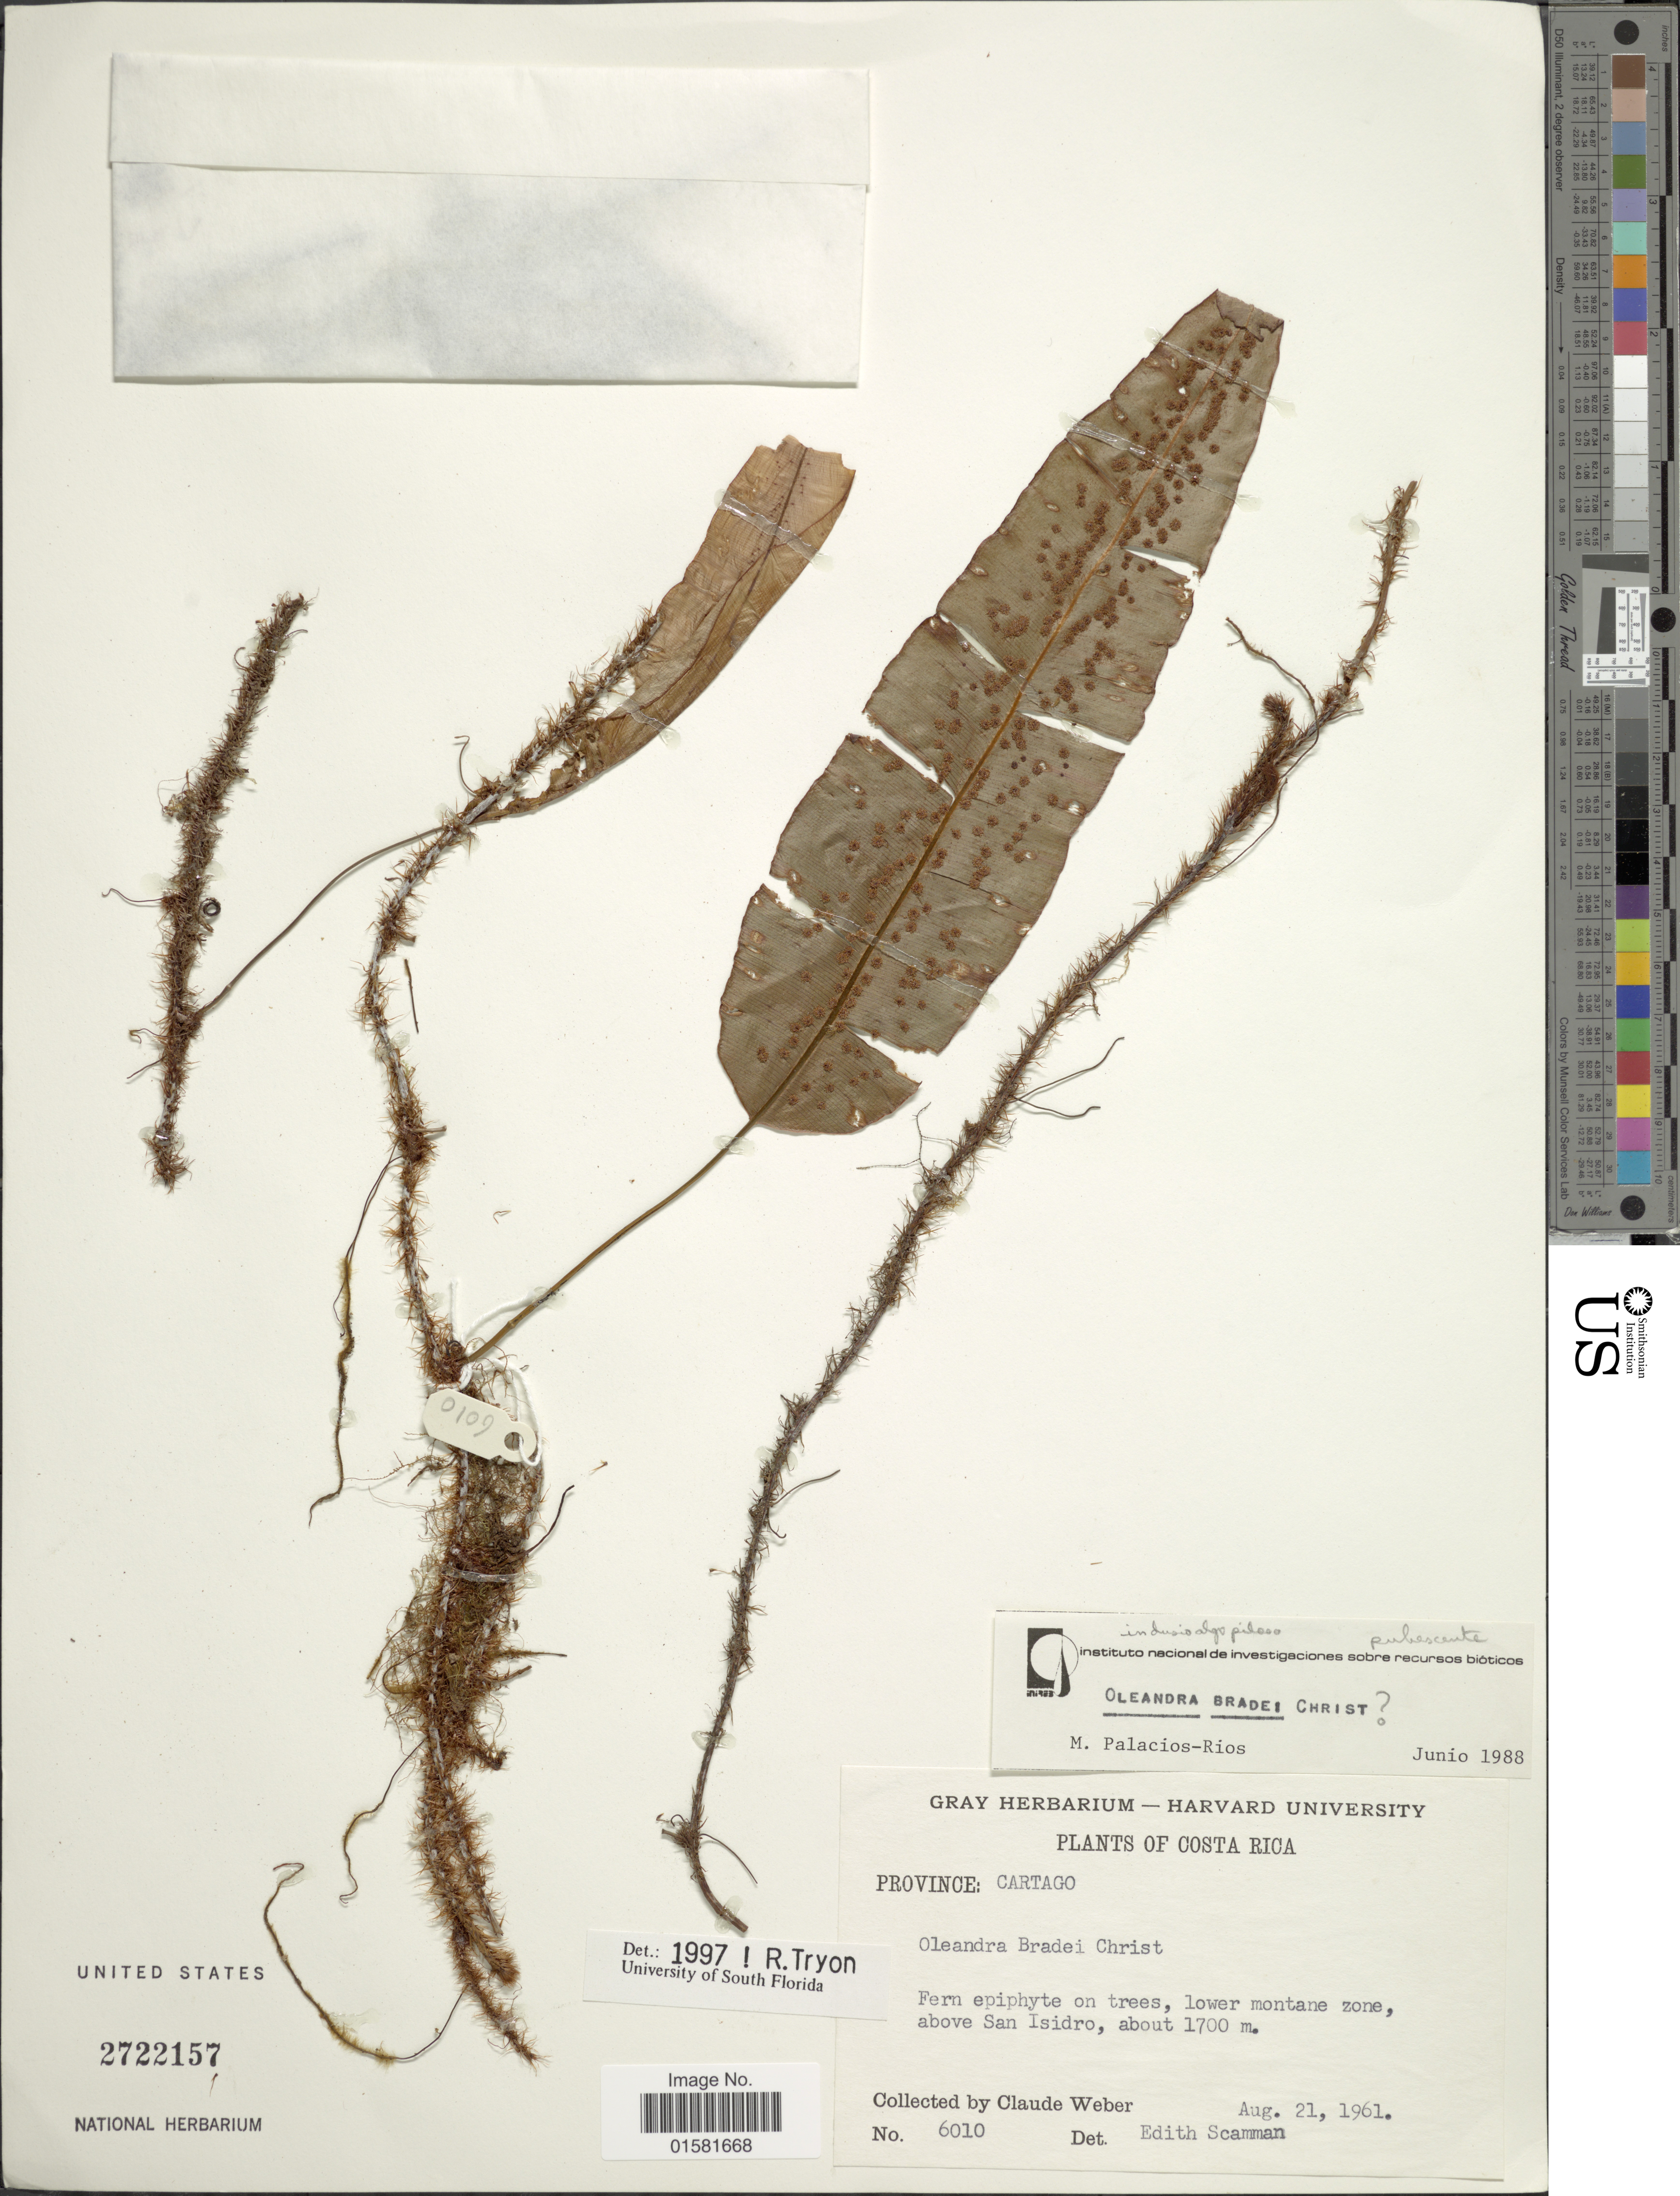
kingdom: Plantae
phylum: Tracheophyta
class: Polypodiopsida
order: Polypodiales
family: Oleandraceae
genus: Oleandra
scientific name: Oleandra bradei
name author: Christ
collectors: C. I. Weber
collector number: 6010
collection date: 1961-08-21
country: Costa Rica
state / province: Cartago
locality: Costa Rica, Cartago, lower montane zone, above San Isidro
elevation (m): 1700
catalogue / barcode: US 2722157